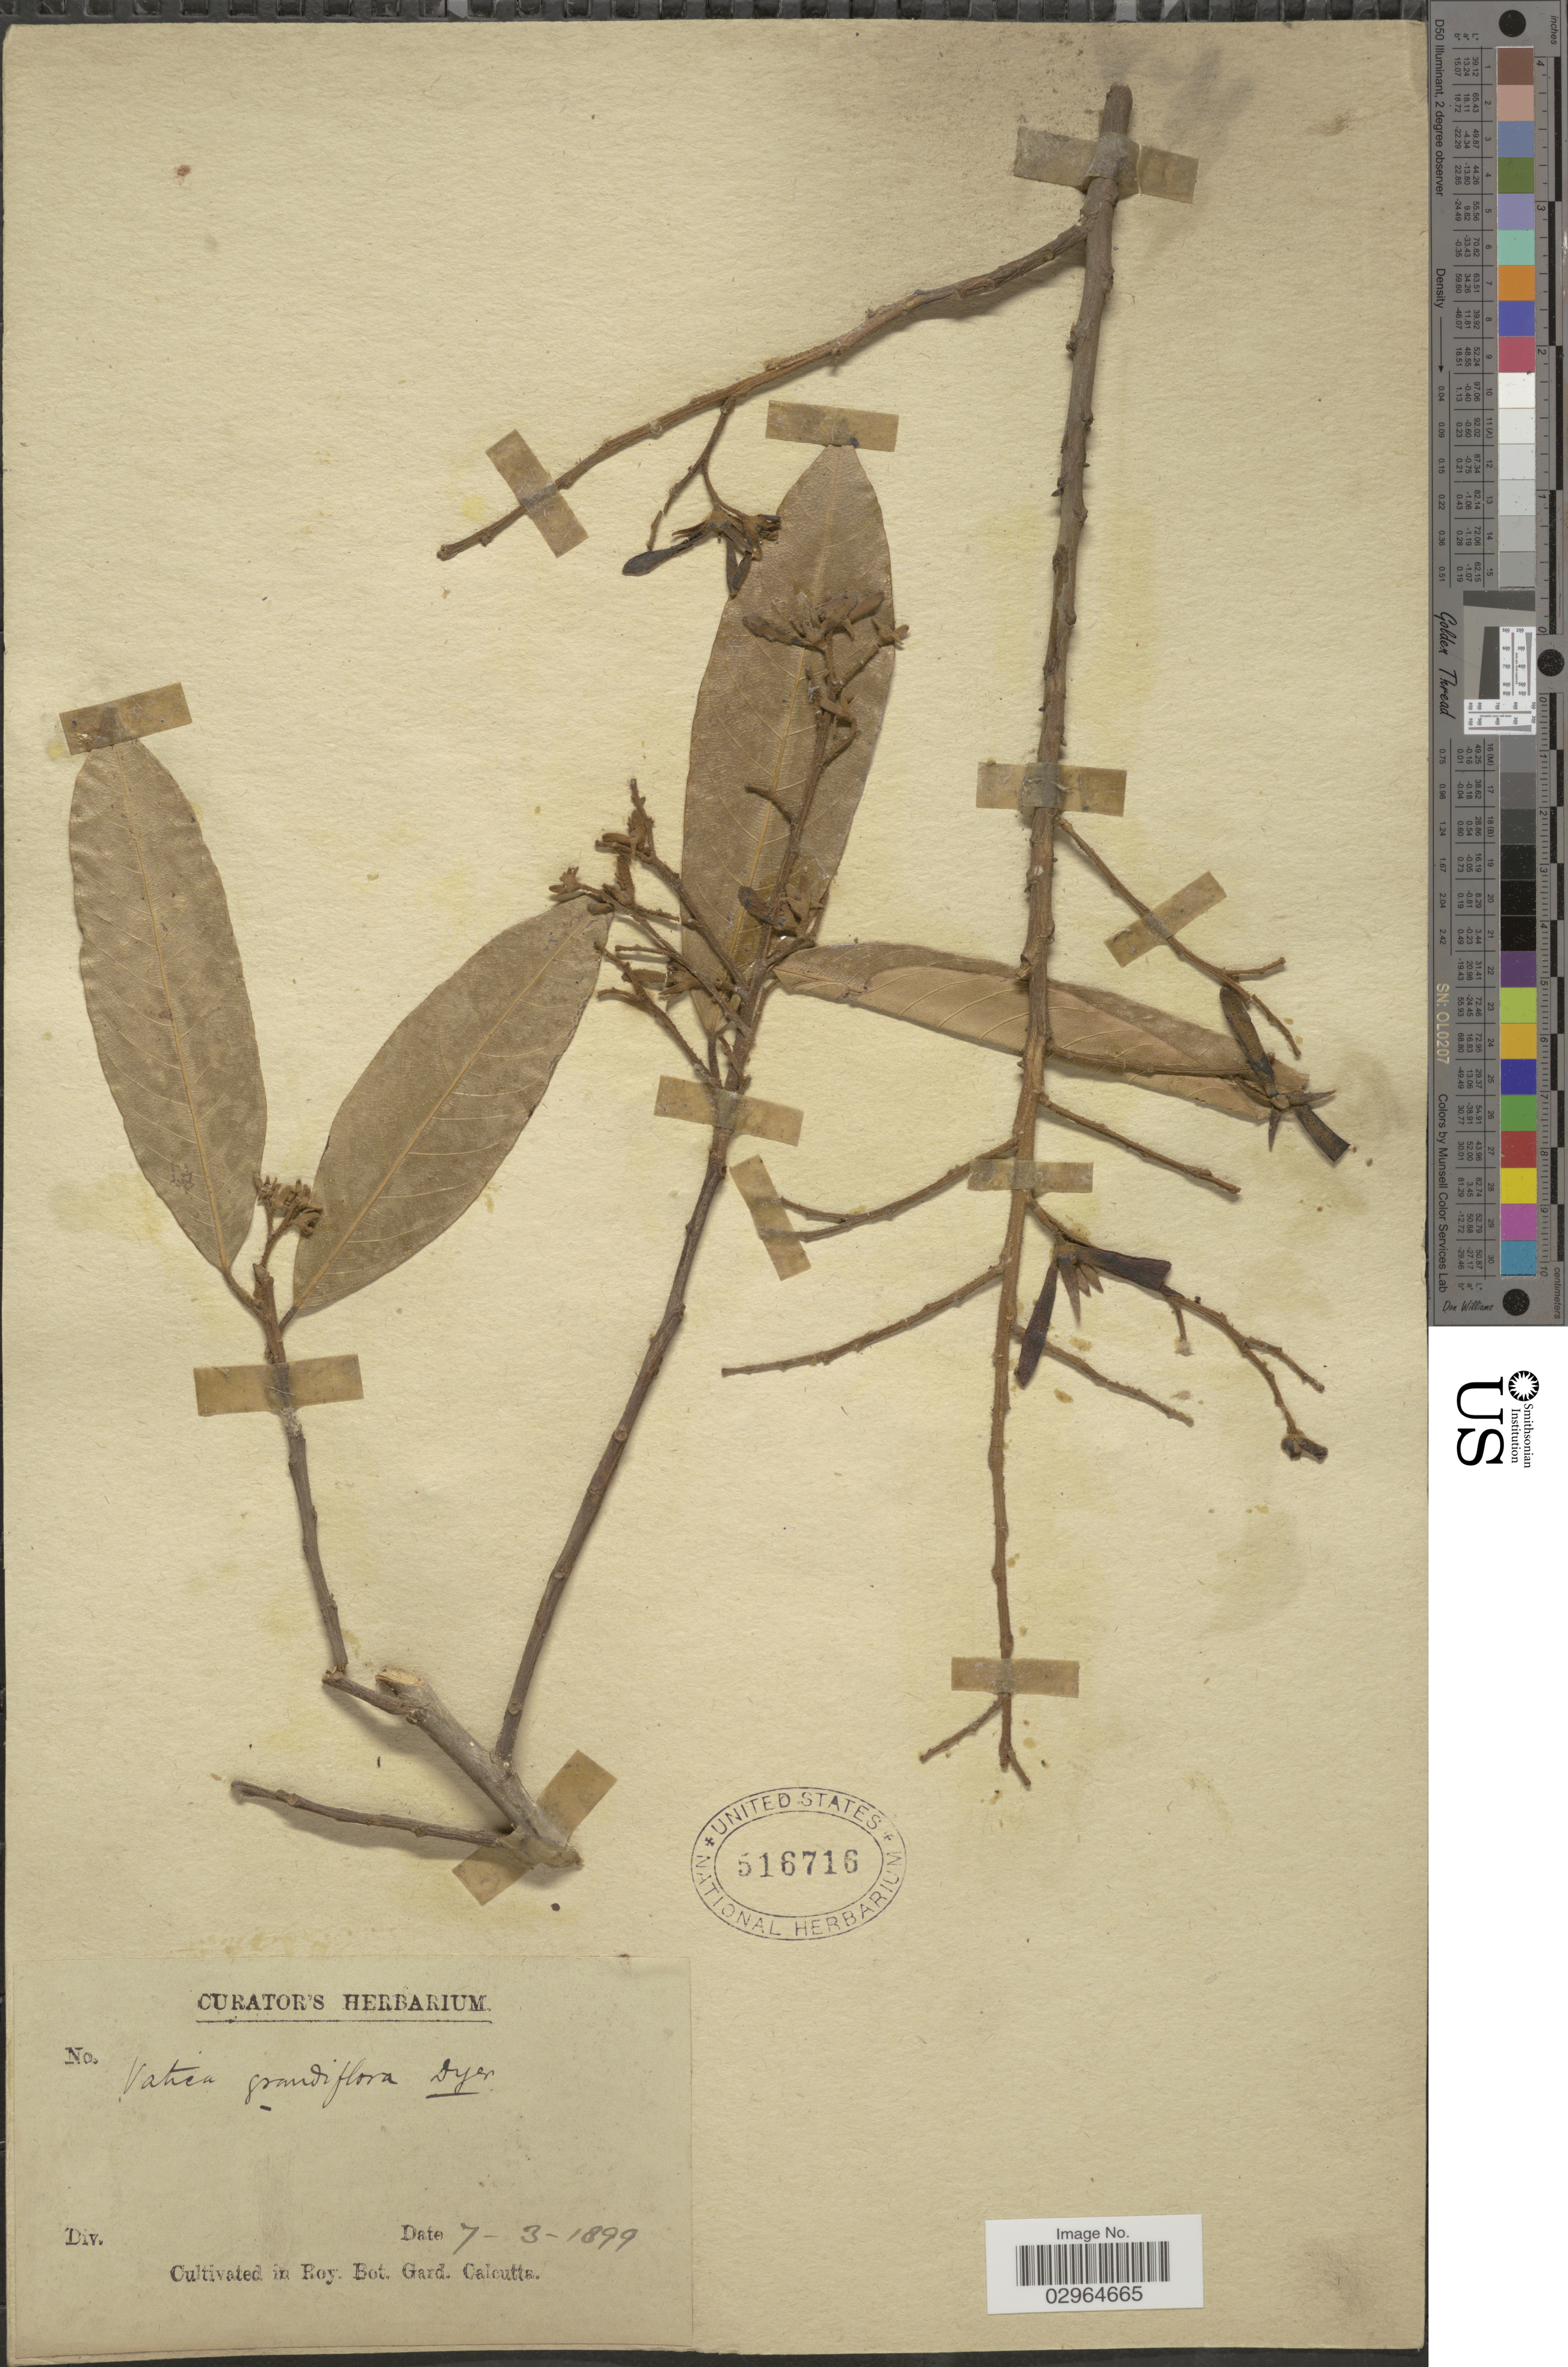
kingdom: Plantae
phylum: Tracheophyta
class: Magnoliopsida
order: Malvales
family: Dipterocarpaceae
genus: Vatica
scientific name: Vatica grandiflora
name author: Dyer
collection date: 1899-03-07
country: India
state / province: West Bengal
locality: In Roy. Bot. Gard. Calcutta.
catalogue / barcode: US 516716